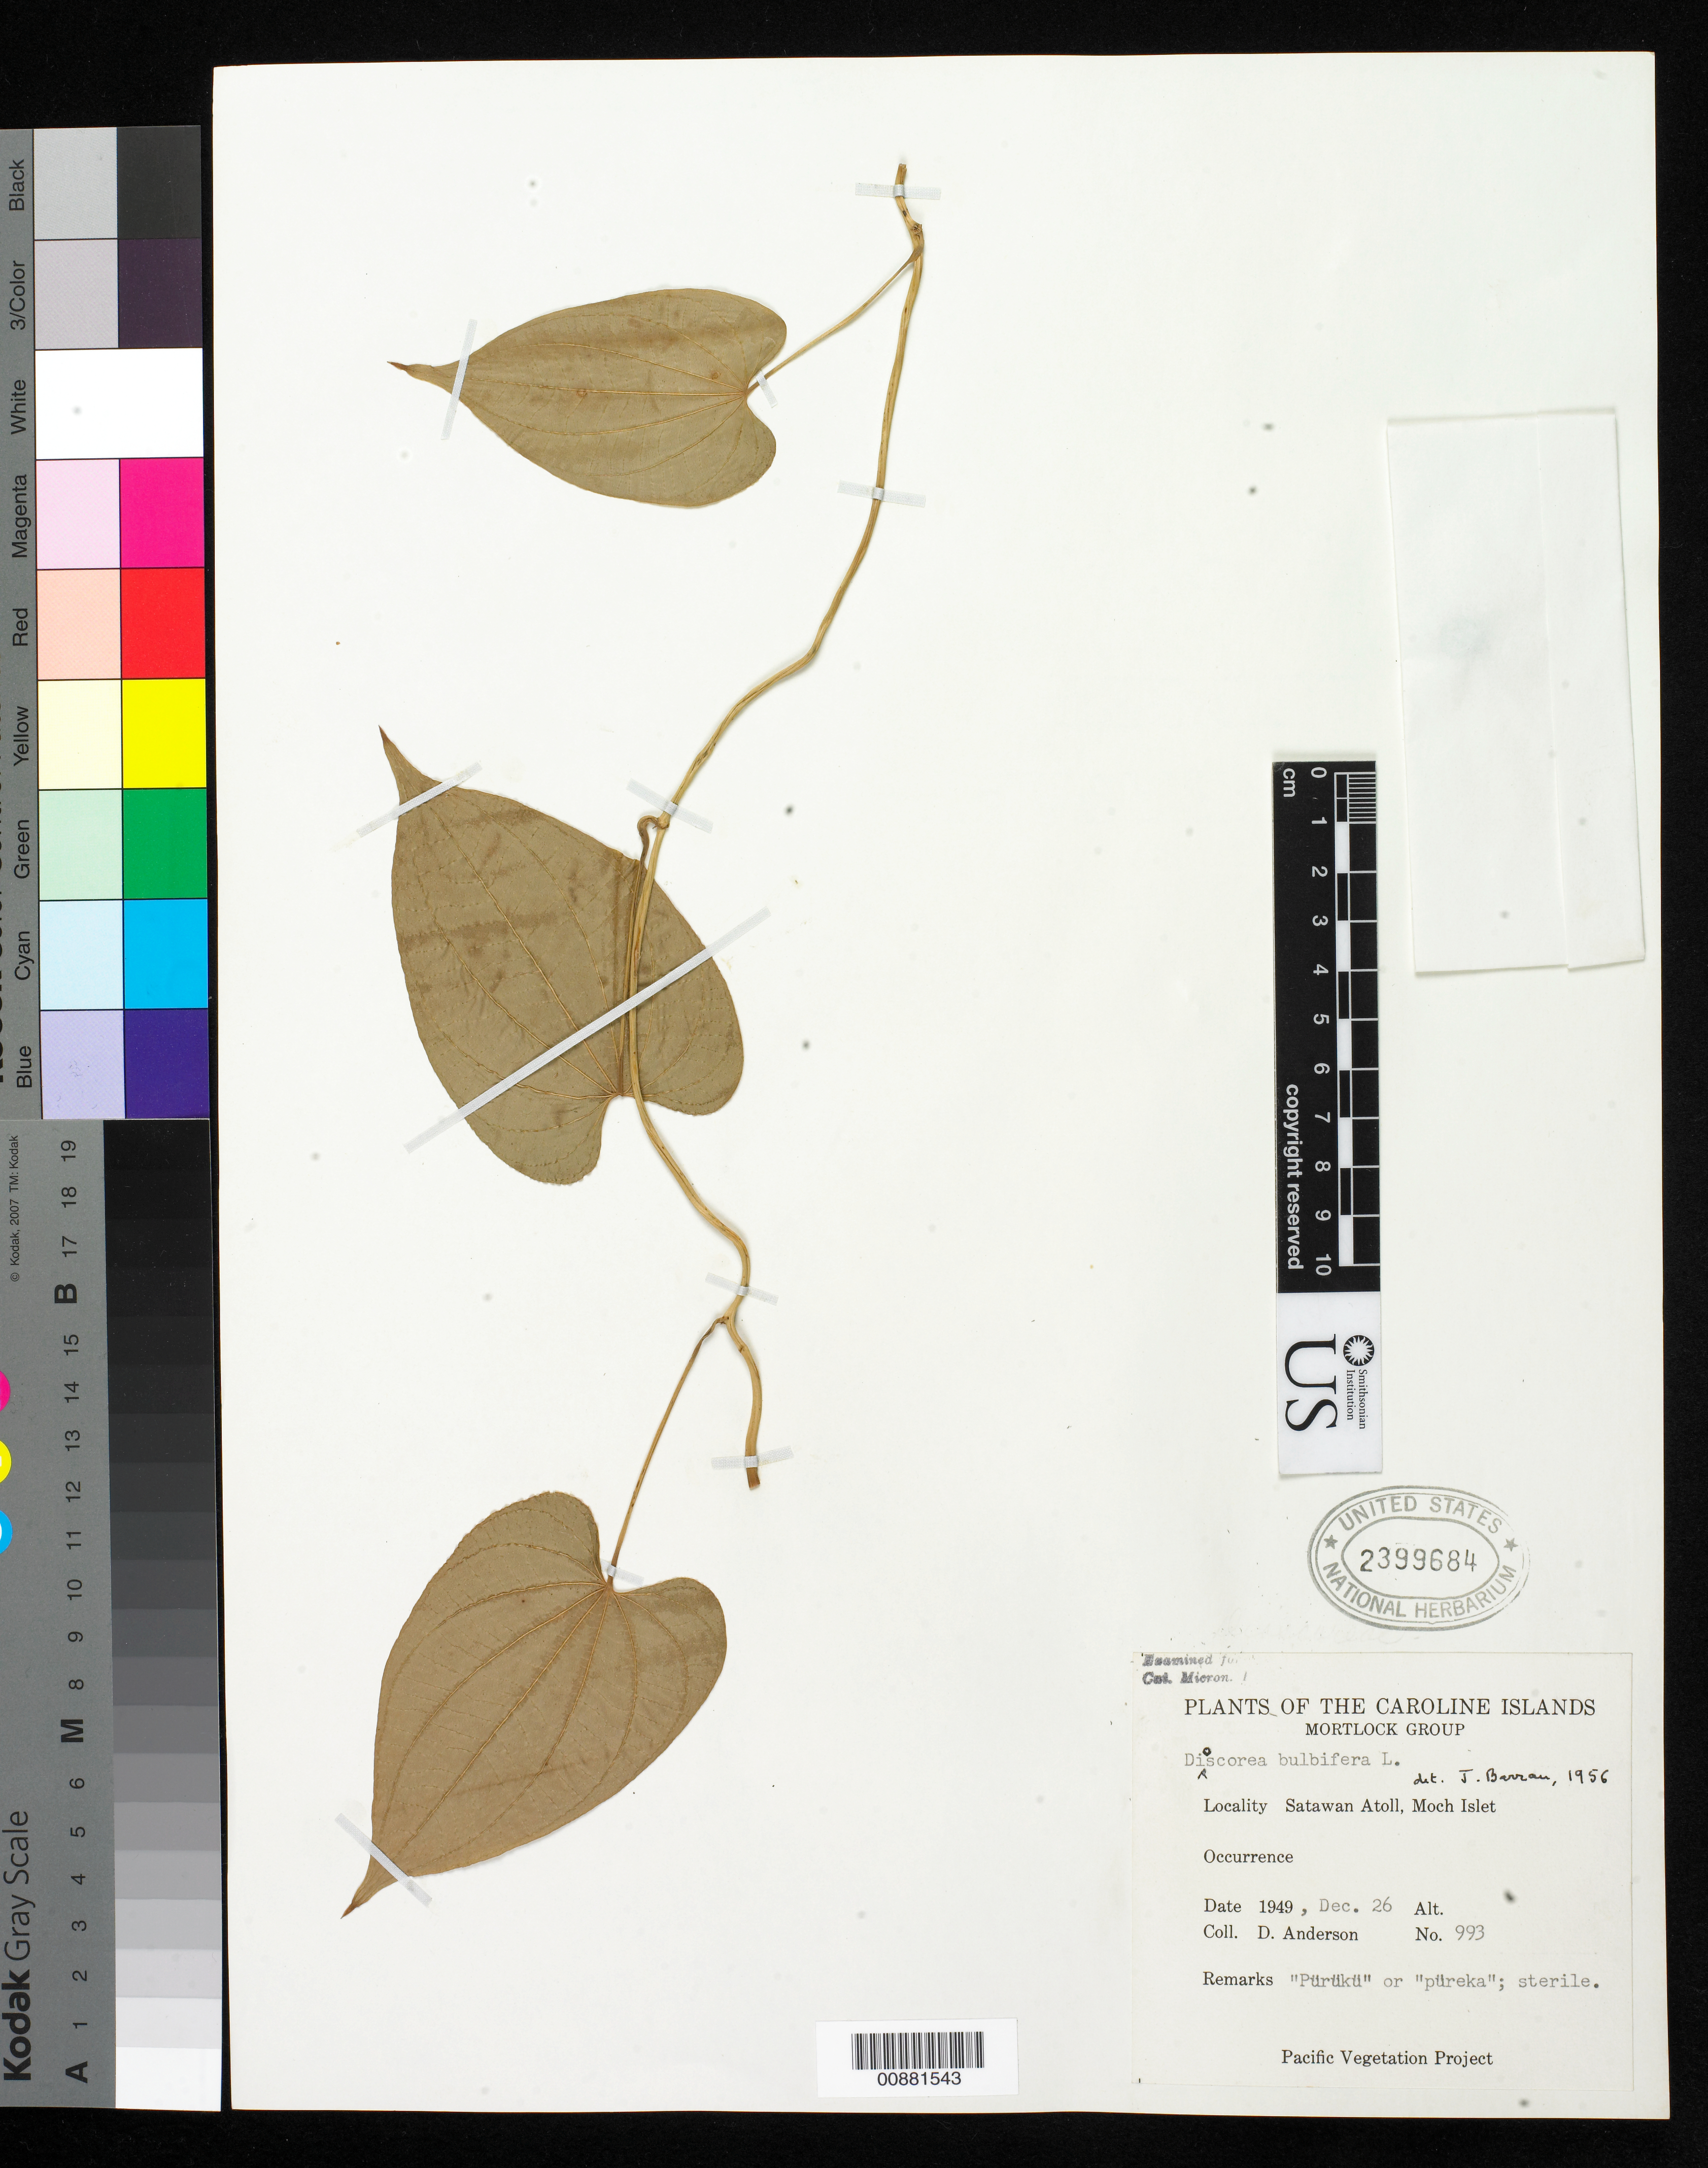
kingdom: Plantae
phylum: Tracheophyta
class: Liliopsida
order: Dioscoreales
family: Dioscoreaceae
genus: Dioscorea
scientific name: Dioscorea bulbifera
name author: L.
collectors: D. Anderson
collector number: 993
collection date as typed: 26 Dec 1949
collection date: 1949-12-26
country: Micronesia, Federated States of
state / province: Truk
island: Satawan Atoll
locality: Moch Islet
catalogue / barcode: US 2399684